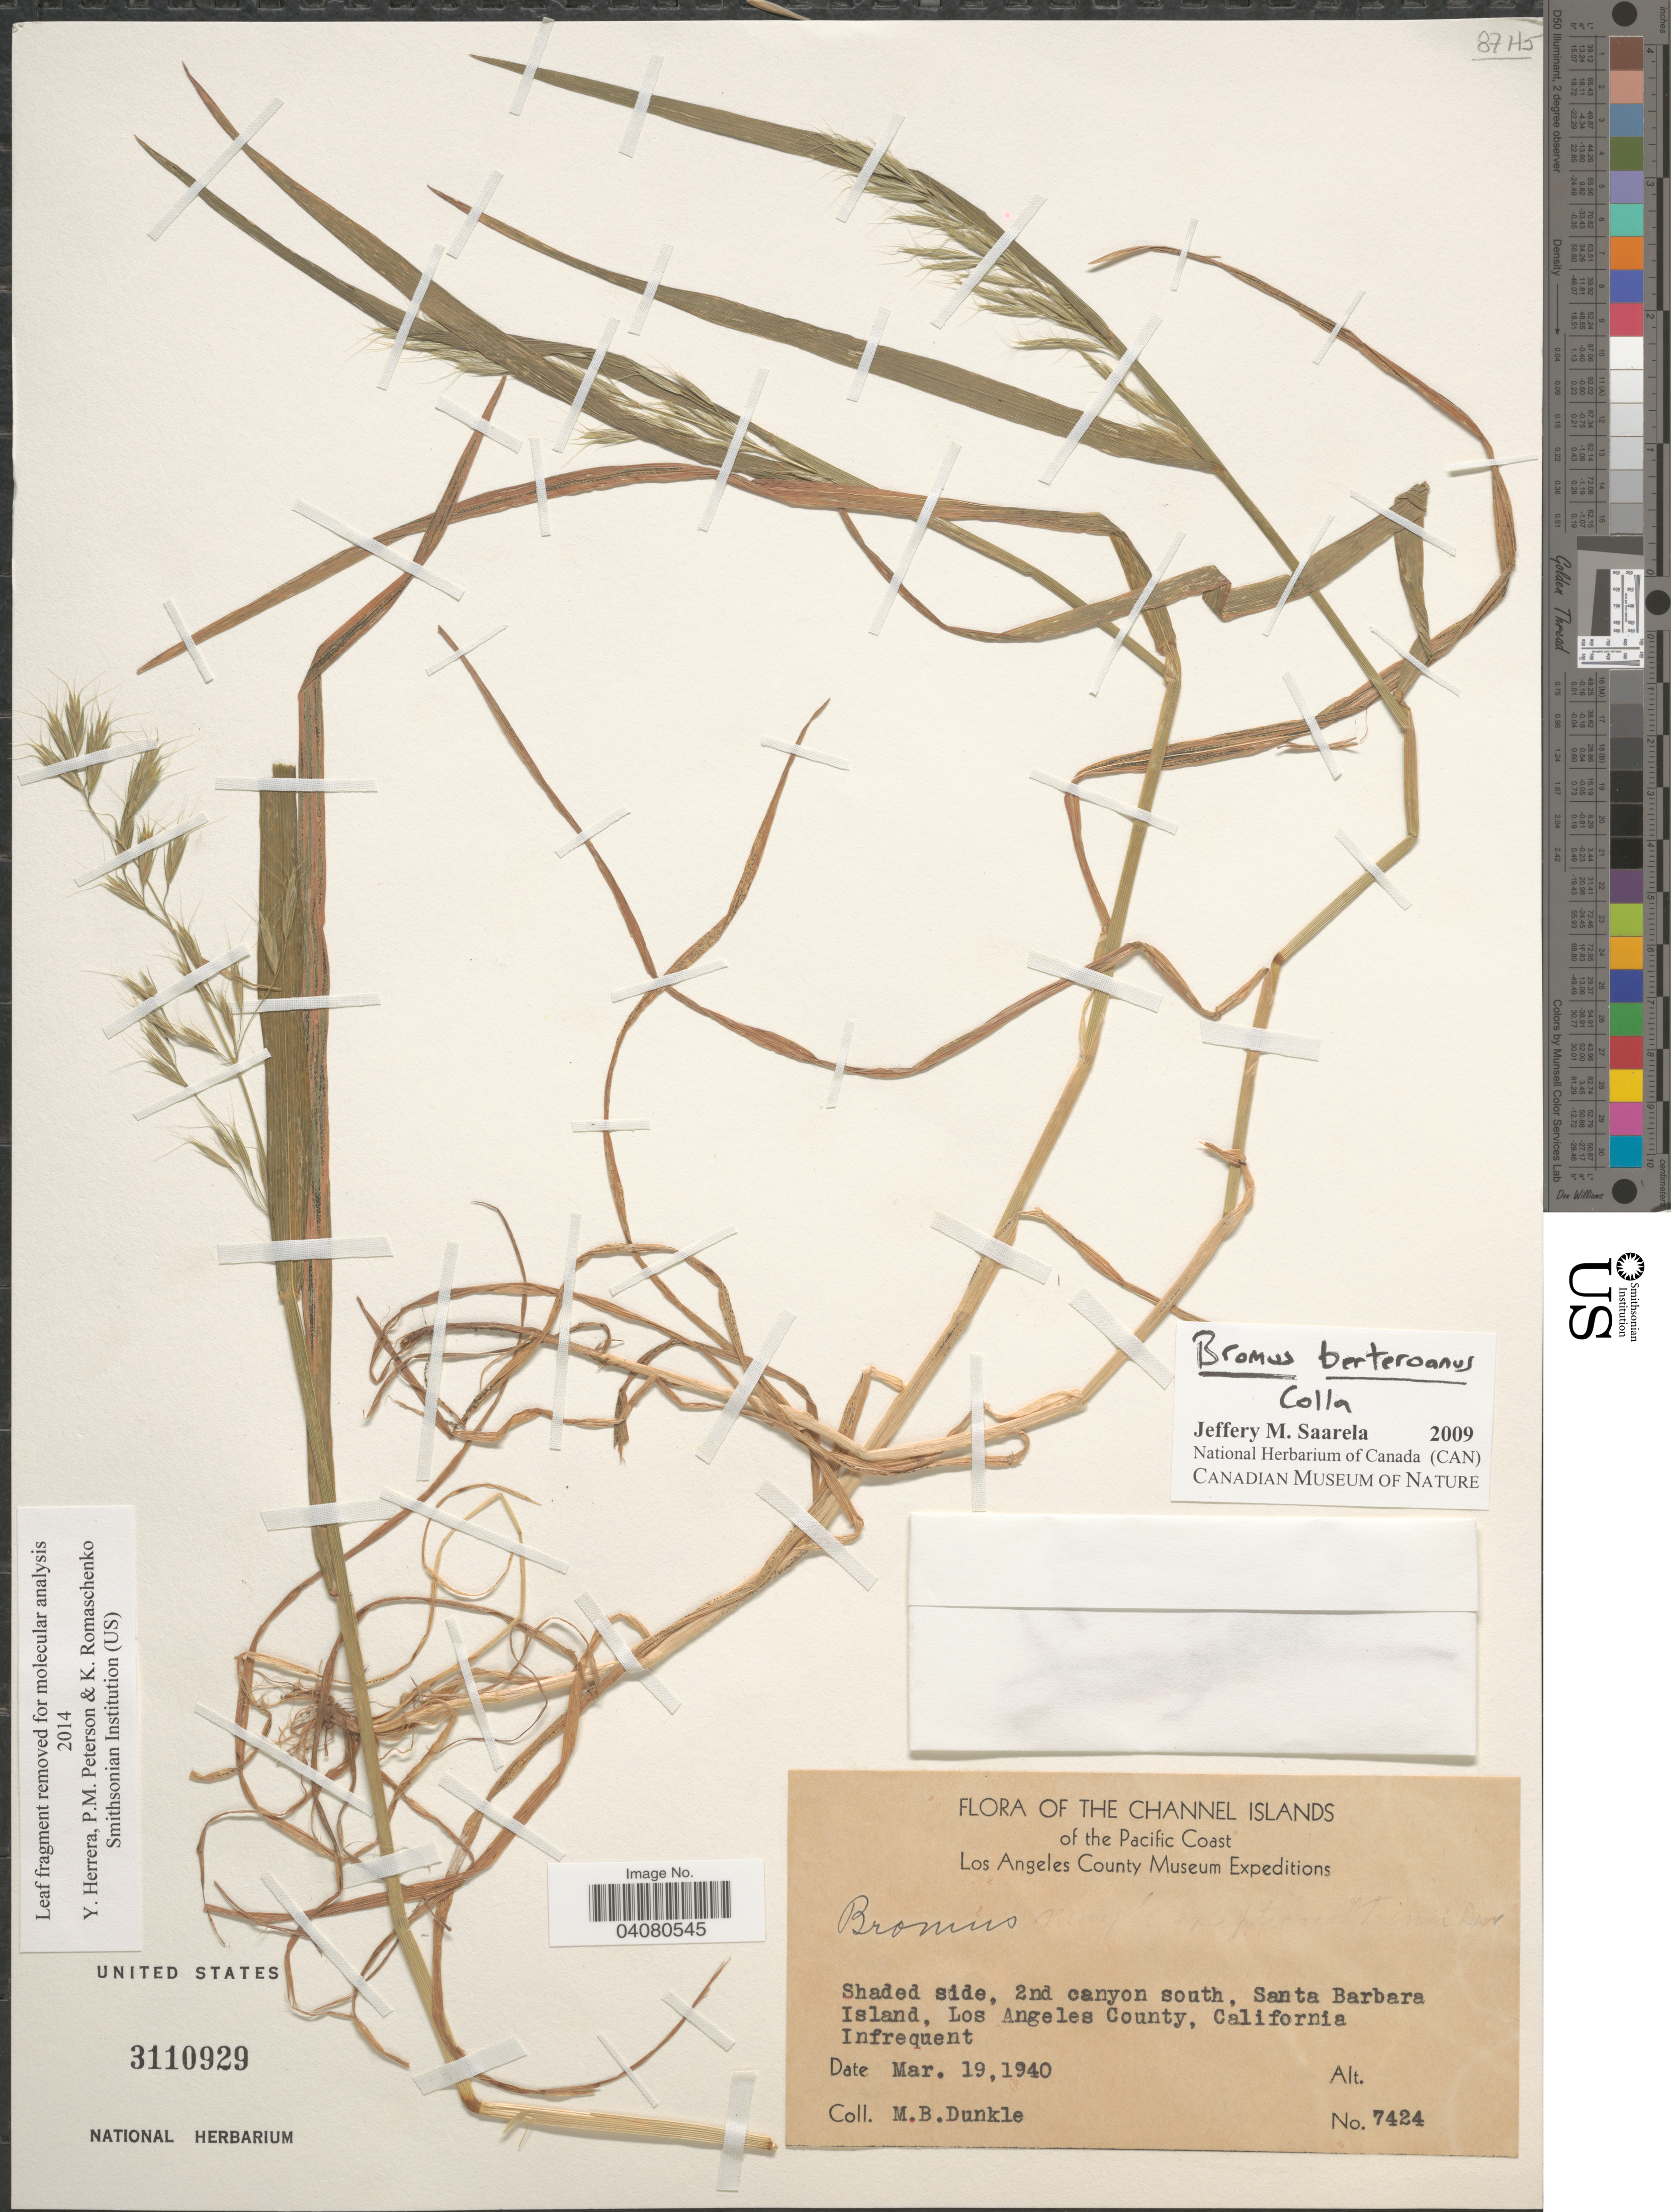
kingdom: Plantae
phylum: Tracheophyta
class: Liliopsida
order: Poales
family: Poaceae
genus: Bromus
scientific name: Bromus berteroanus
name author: Colla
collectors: M. Dunkle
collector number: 7424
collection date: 1940-03-19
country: United States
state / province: California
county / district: Santa Barbara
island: Santa Barbara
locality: The Channel Islands of the Pacific Coast. Los Angeles County Museum Expeditions. Shaded side, 2nd canyon south, Santa Barbara Island, Los Angeles County.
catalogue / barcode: US 3110929